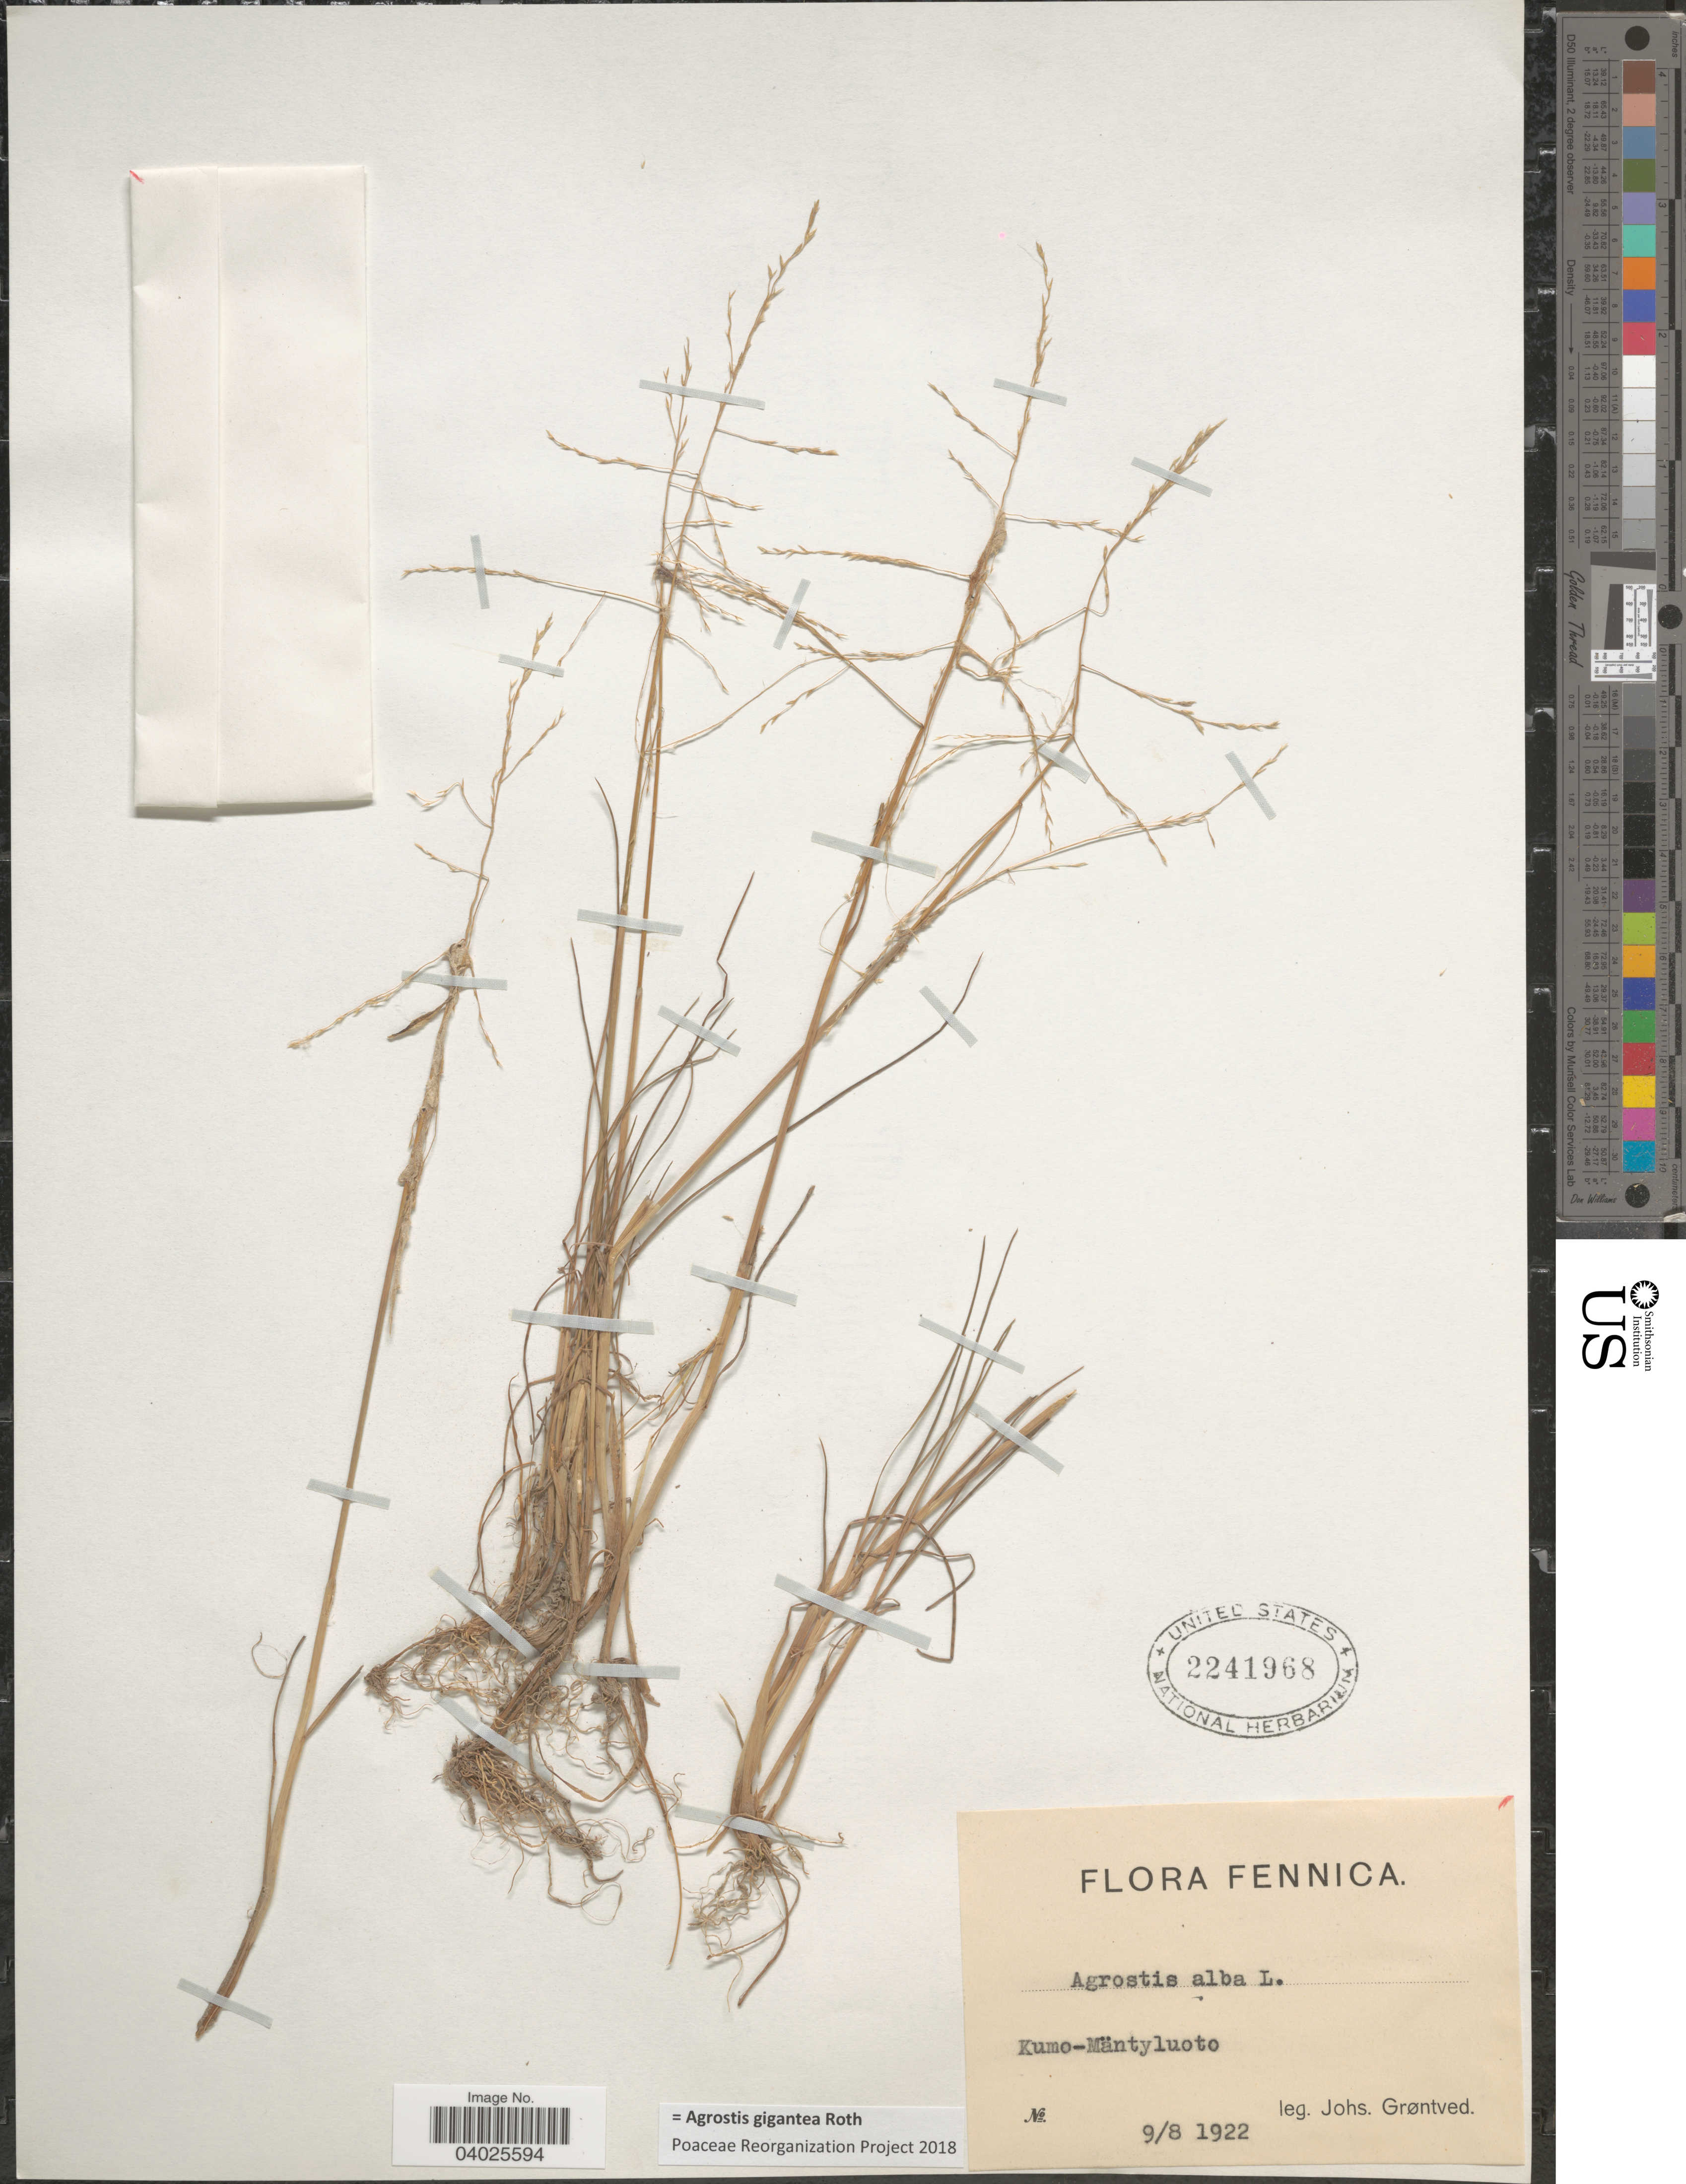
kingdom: Plantae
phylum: Tracheophyta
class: Liliopsida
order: Poales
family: Poaceae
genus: Agrostis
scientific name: Agrostis gigantea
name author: Roth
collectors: J. Grøntved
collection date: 1922-08-09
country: Finland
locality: Fennica. Kumo-Mäntyluoto.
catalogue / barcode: US 2241968